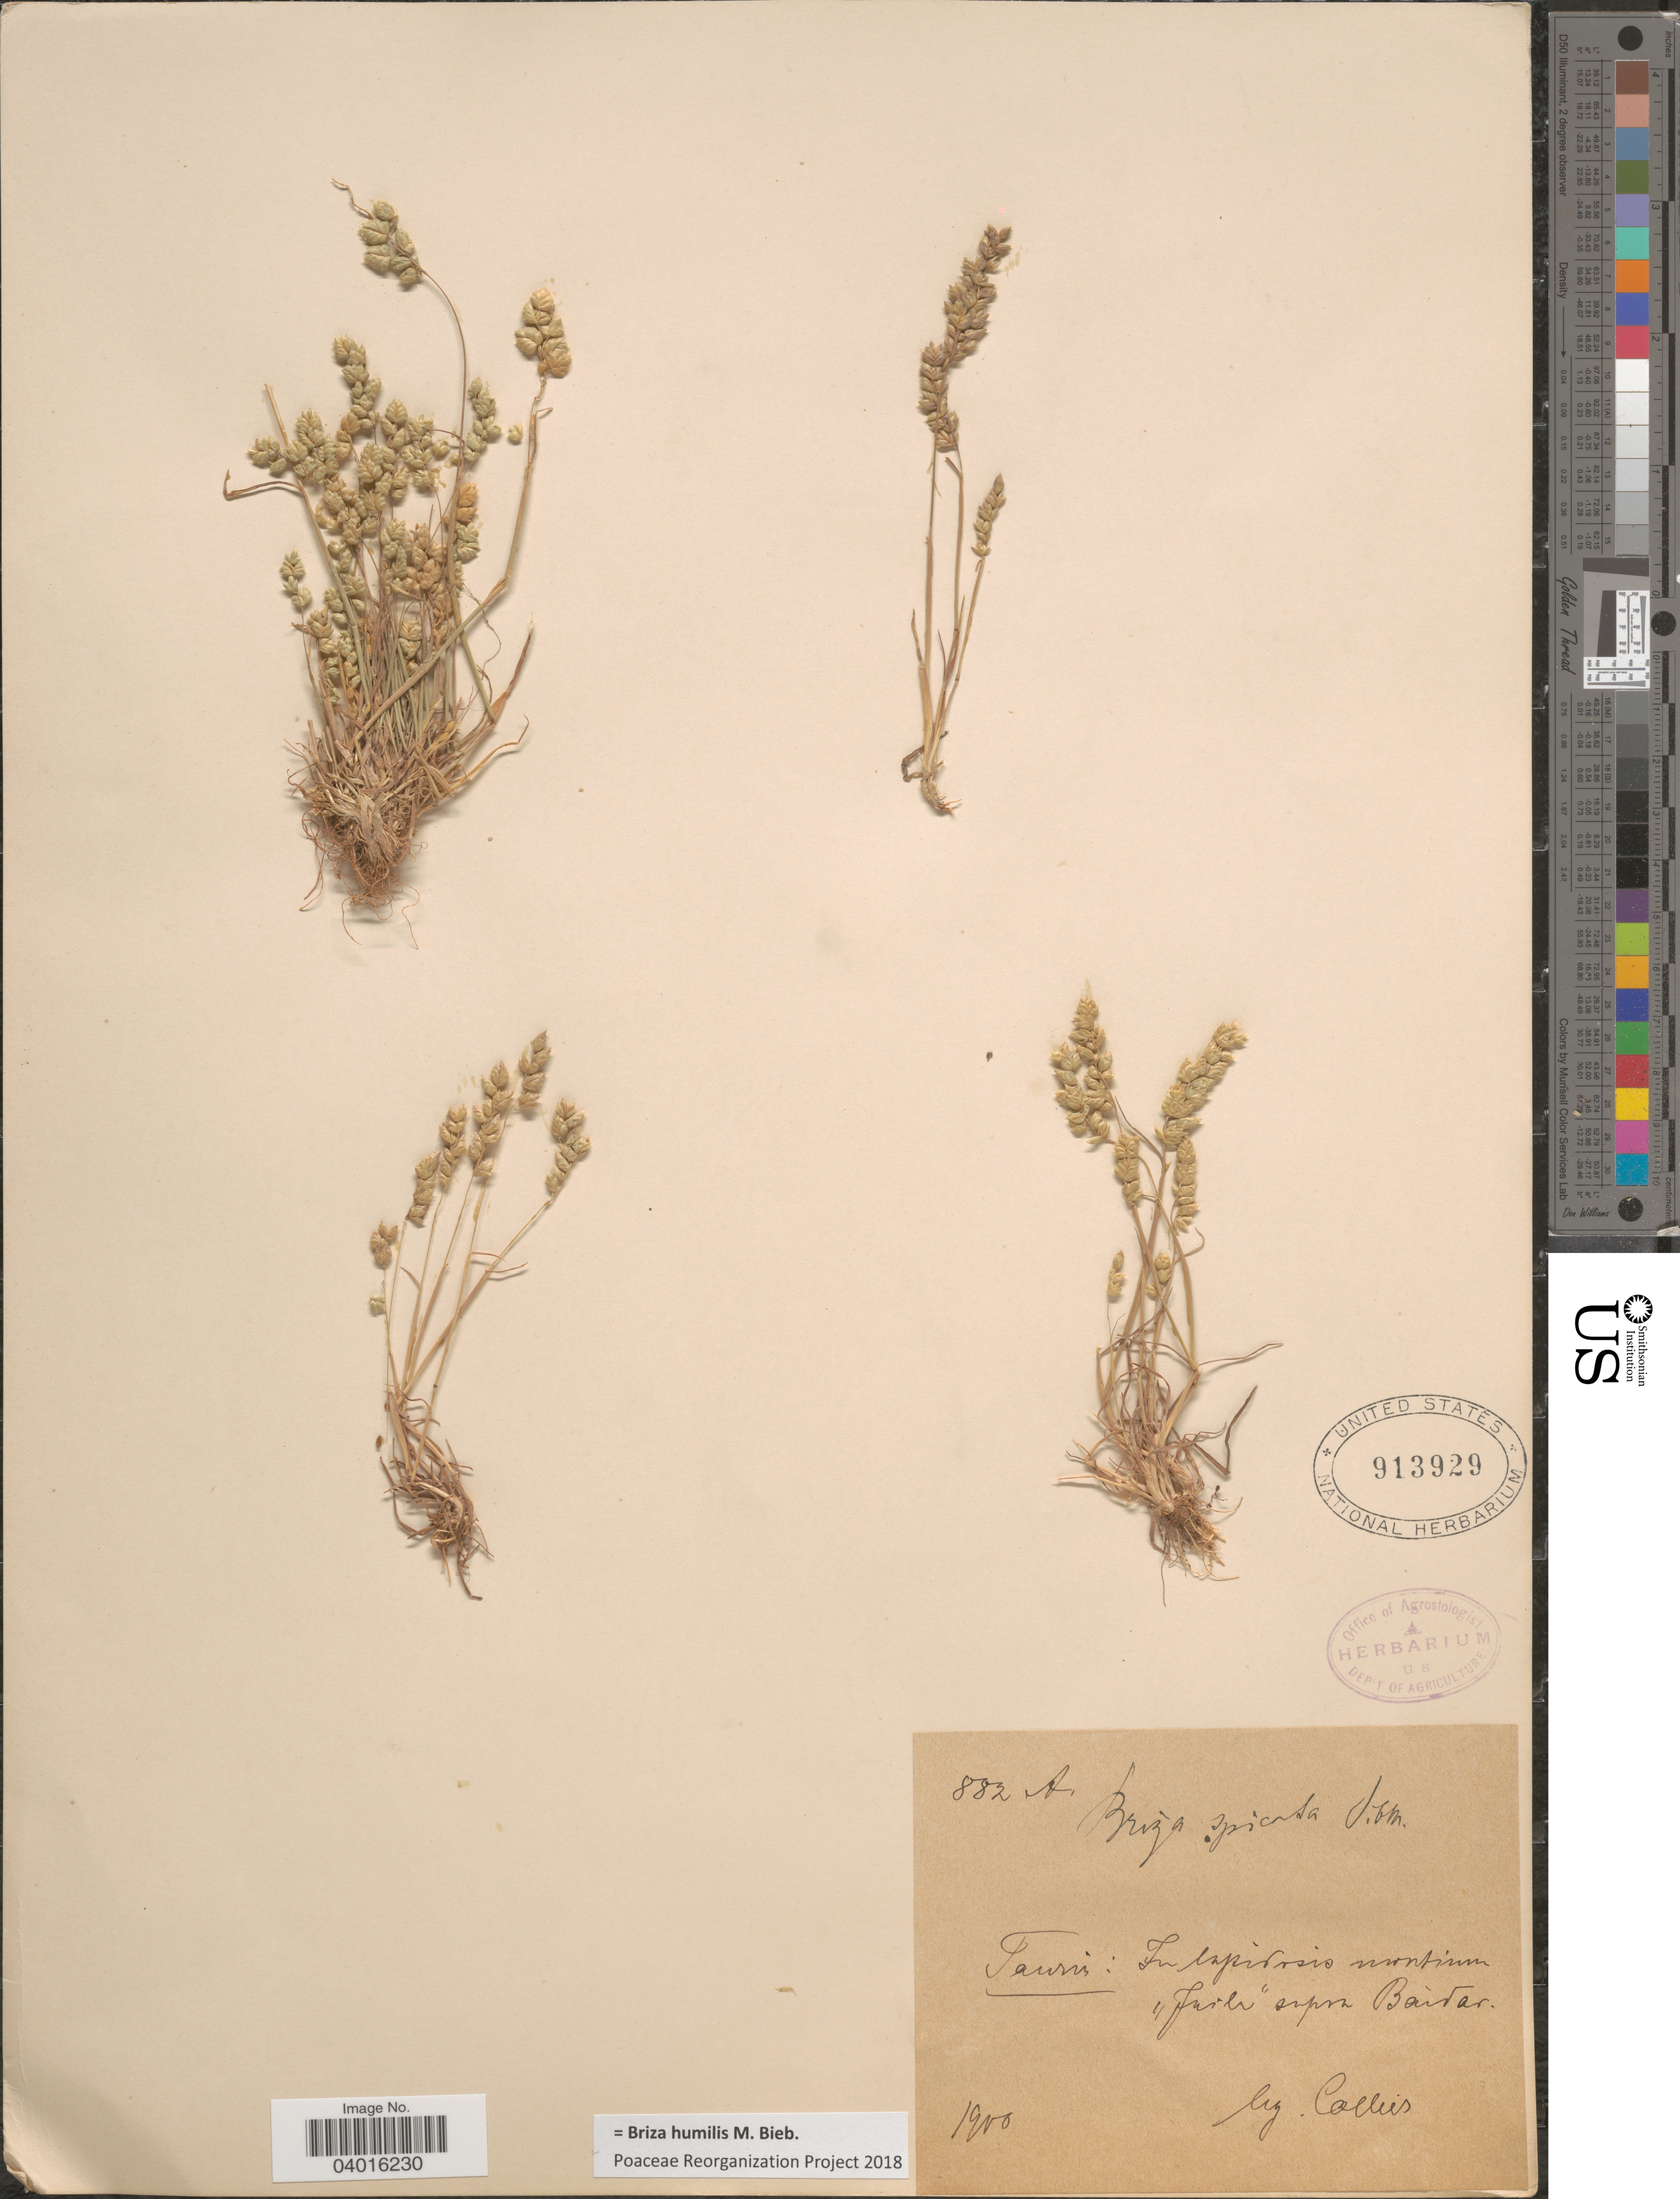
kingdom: Plantae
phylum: Tracheophyta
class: Liliopsida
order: Poales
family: Poaceae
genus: Briza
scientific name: Briza humilis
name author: M. Bieb.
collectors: -- Collins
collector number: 882A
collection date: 1900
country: Ukraine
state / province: Crimea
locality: Taurin: Baidar.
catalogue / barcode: US 913929